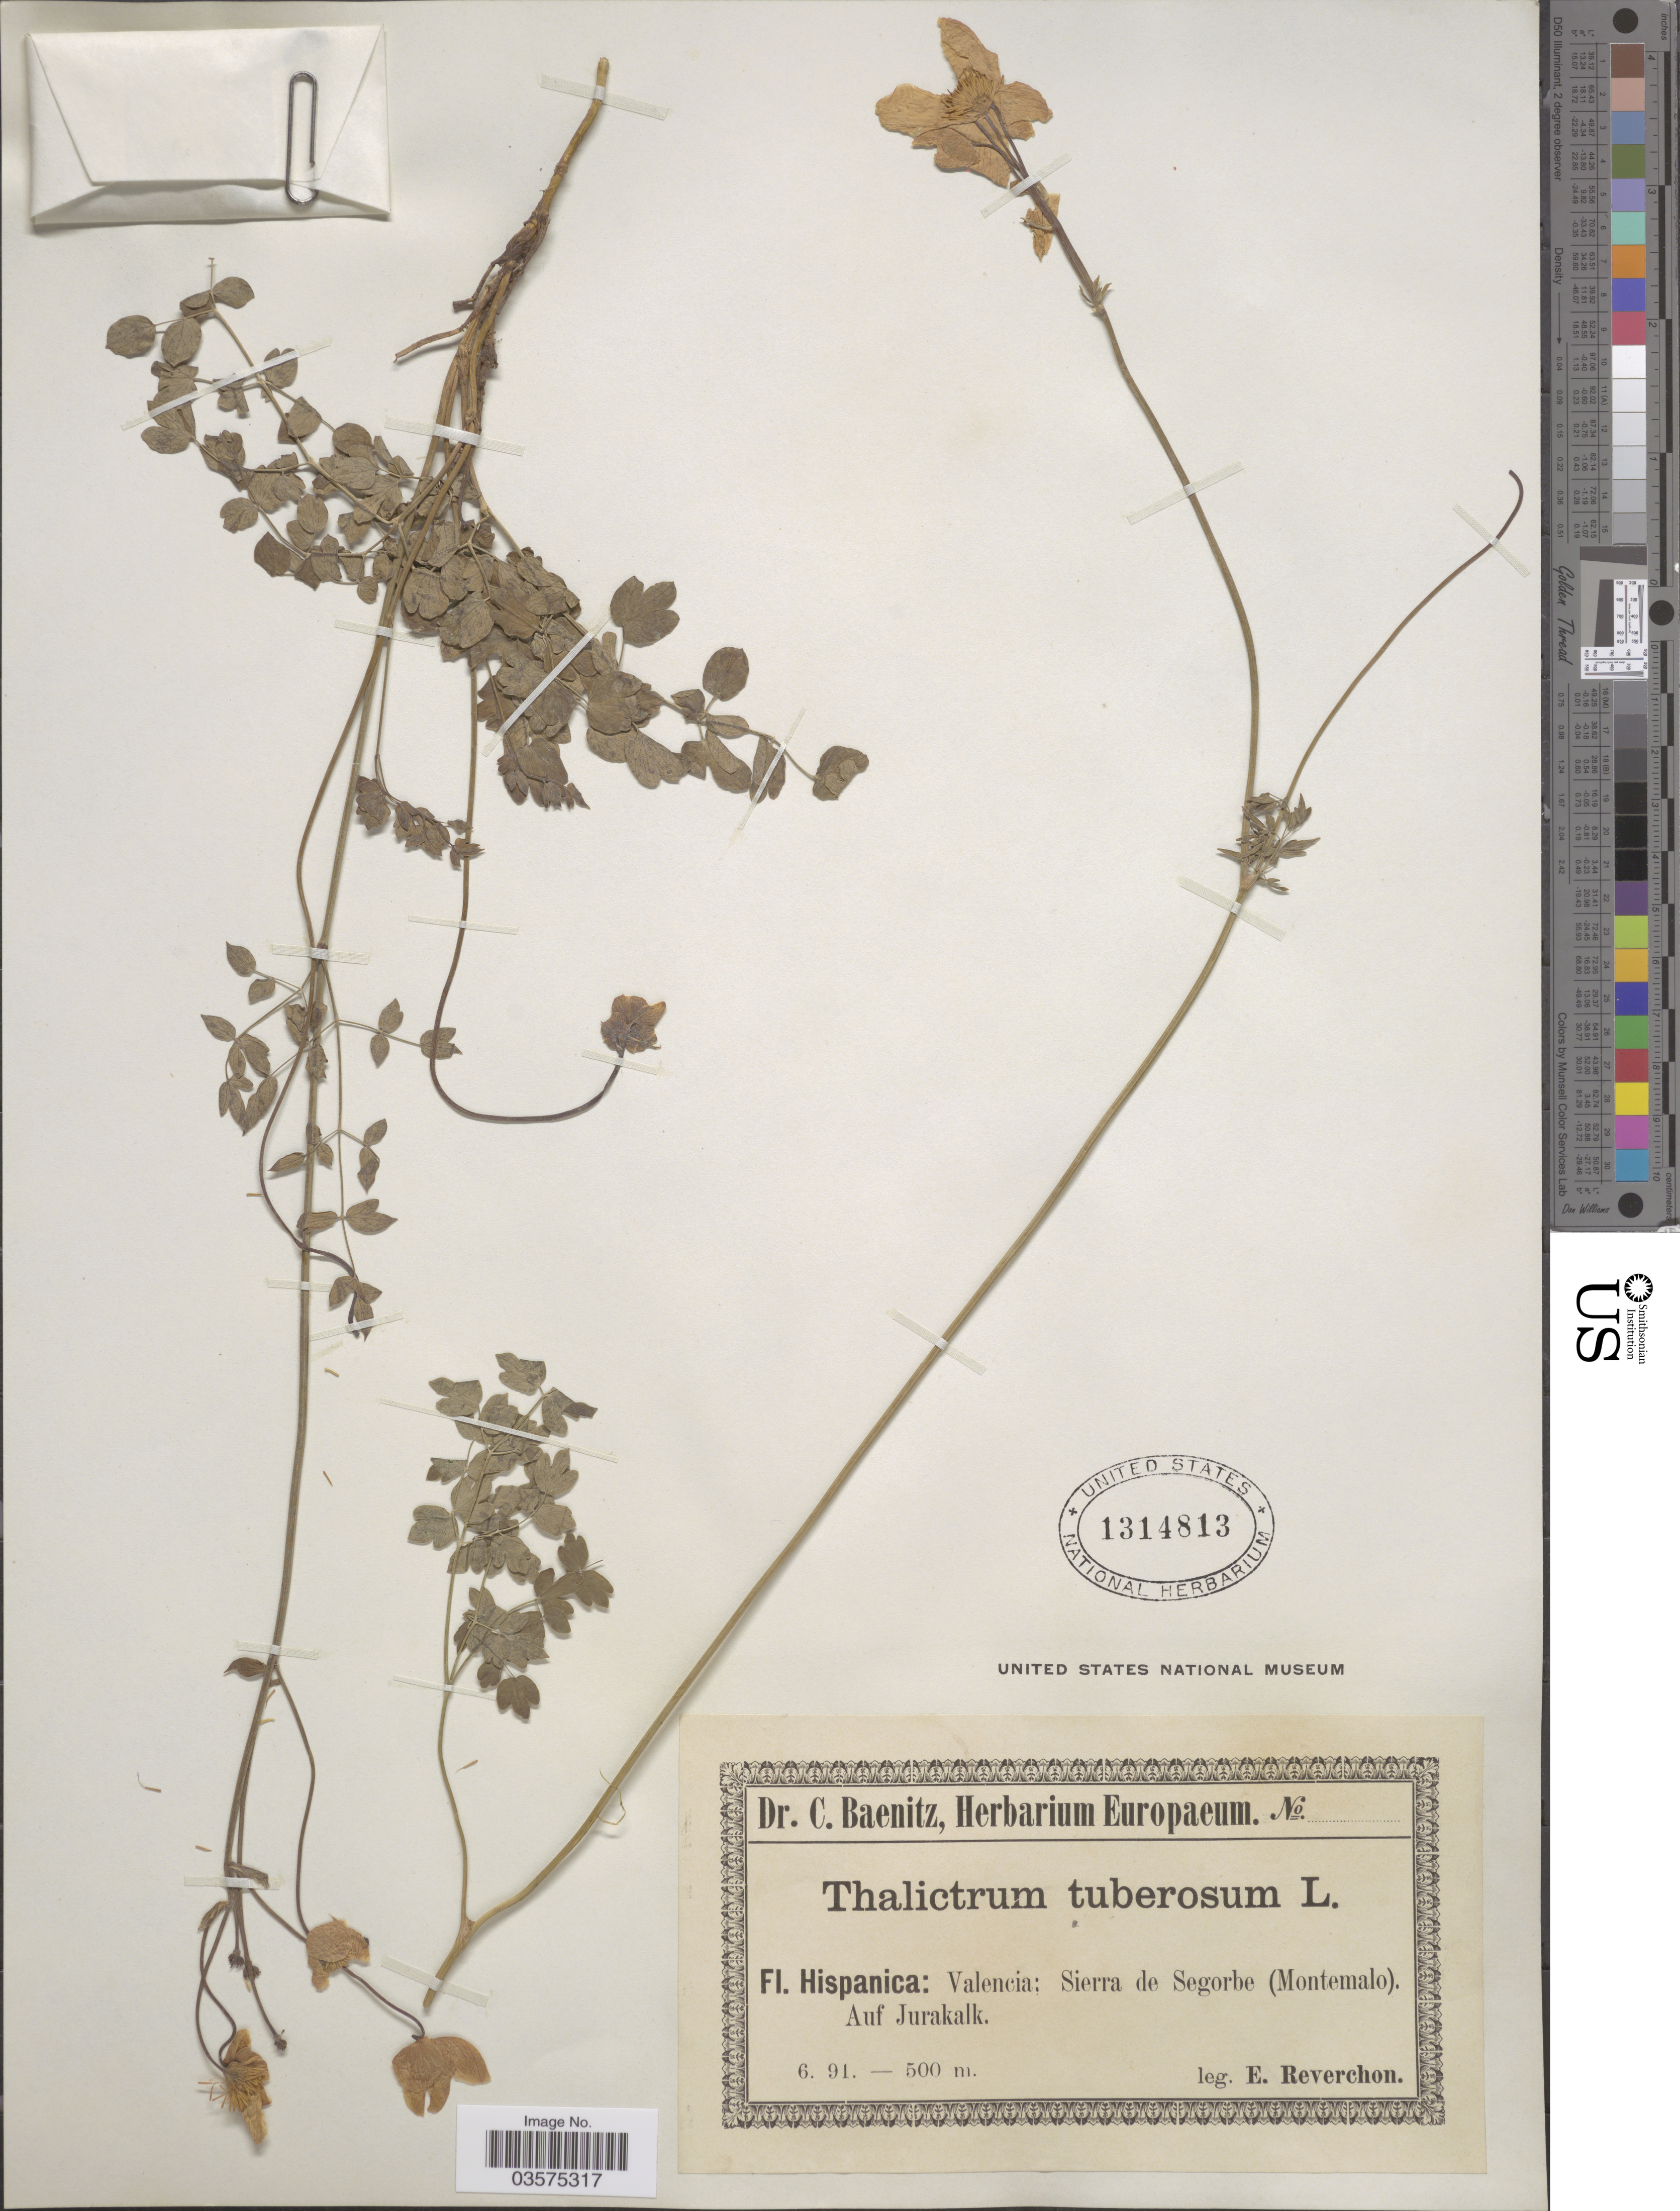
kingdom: Plantae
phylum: Tracheophyta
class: Magnoliopsida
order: Ranunculales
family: Ranunculaceae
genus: Thalictrum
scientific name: Thalictrum tuberosum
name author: L.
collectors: E. Reverchon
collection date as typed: Transcribed d/m/y: /6/91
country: Spain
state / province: Valenciana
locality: Hispanica: Valencia: Sierra de Segorbe (Montemaldo). Auf Jurakalk.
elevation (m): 500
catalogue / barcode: US 1314813